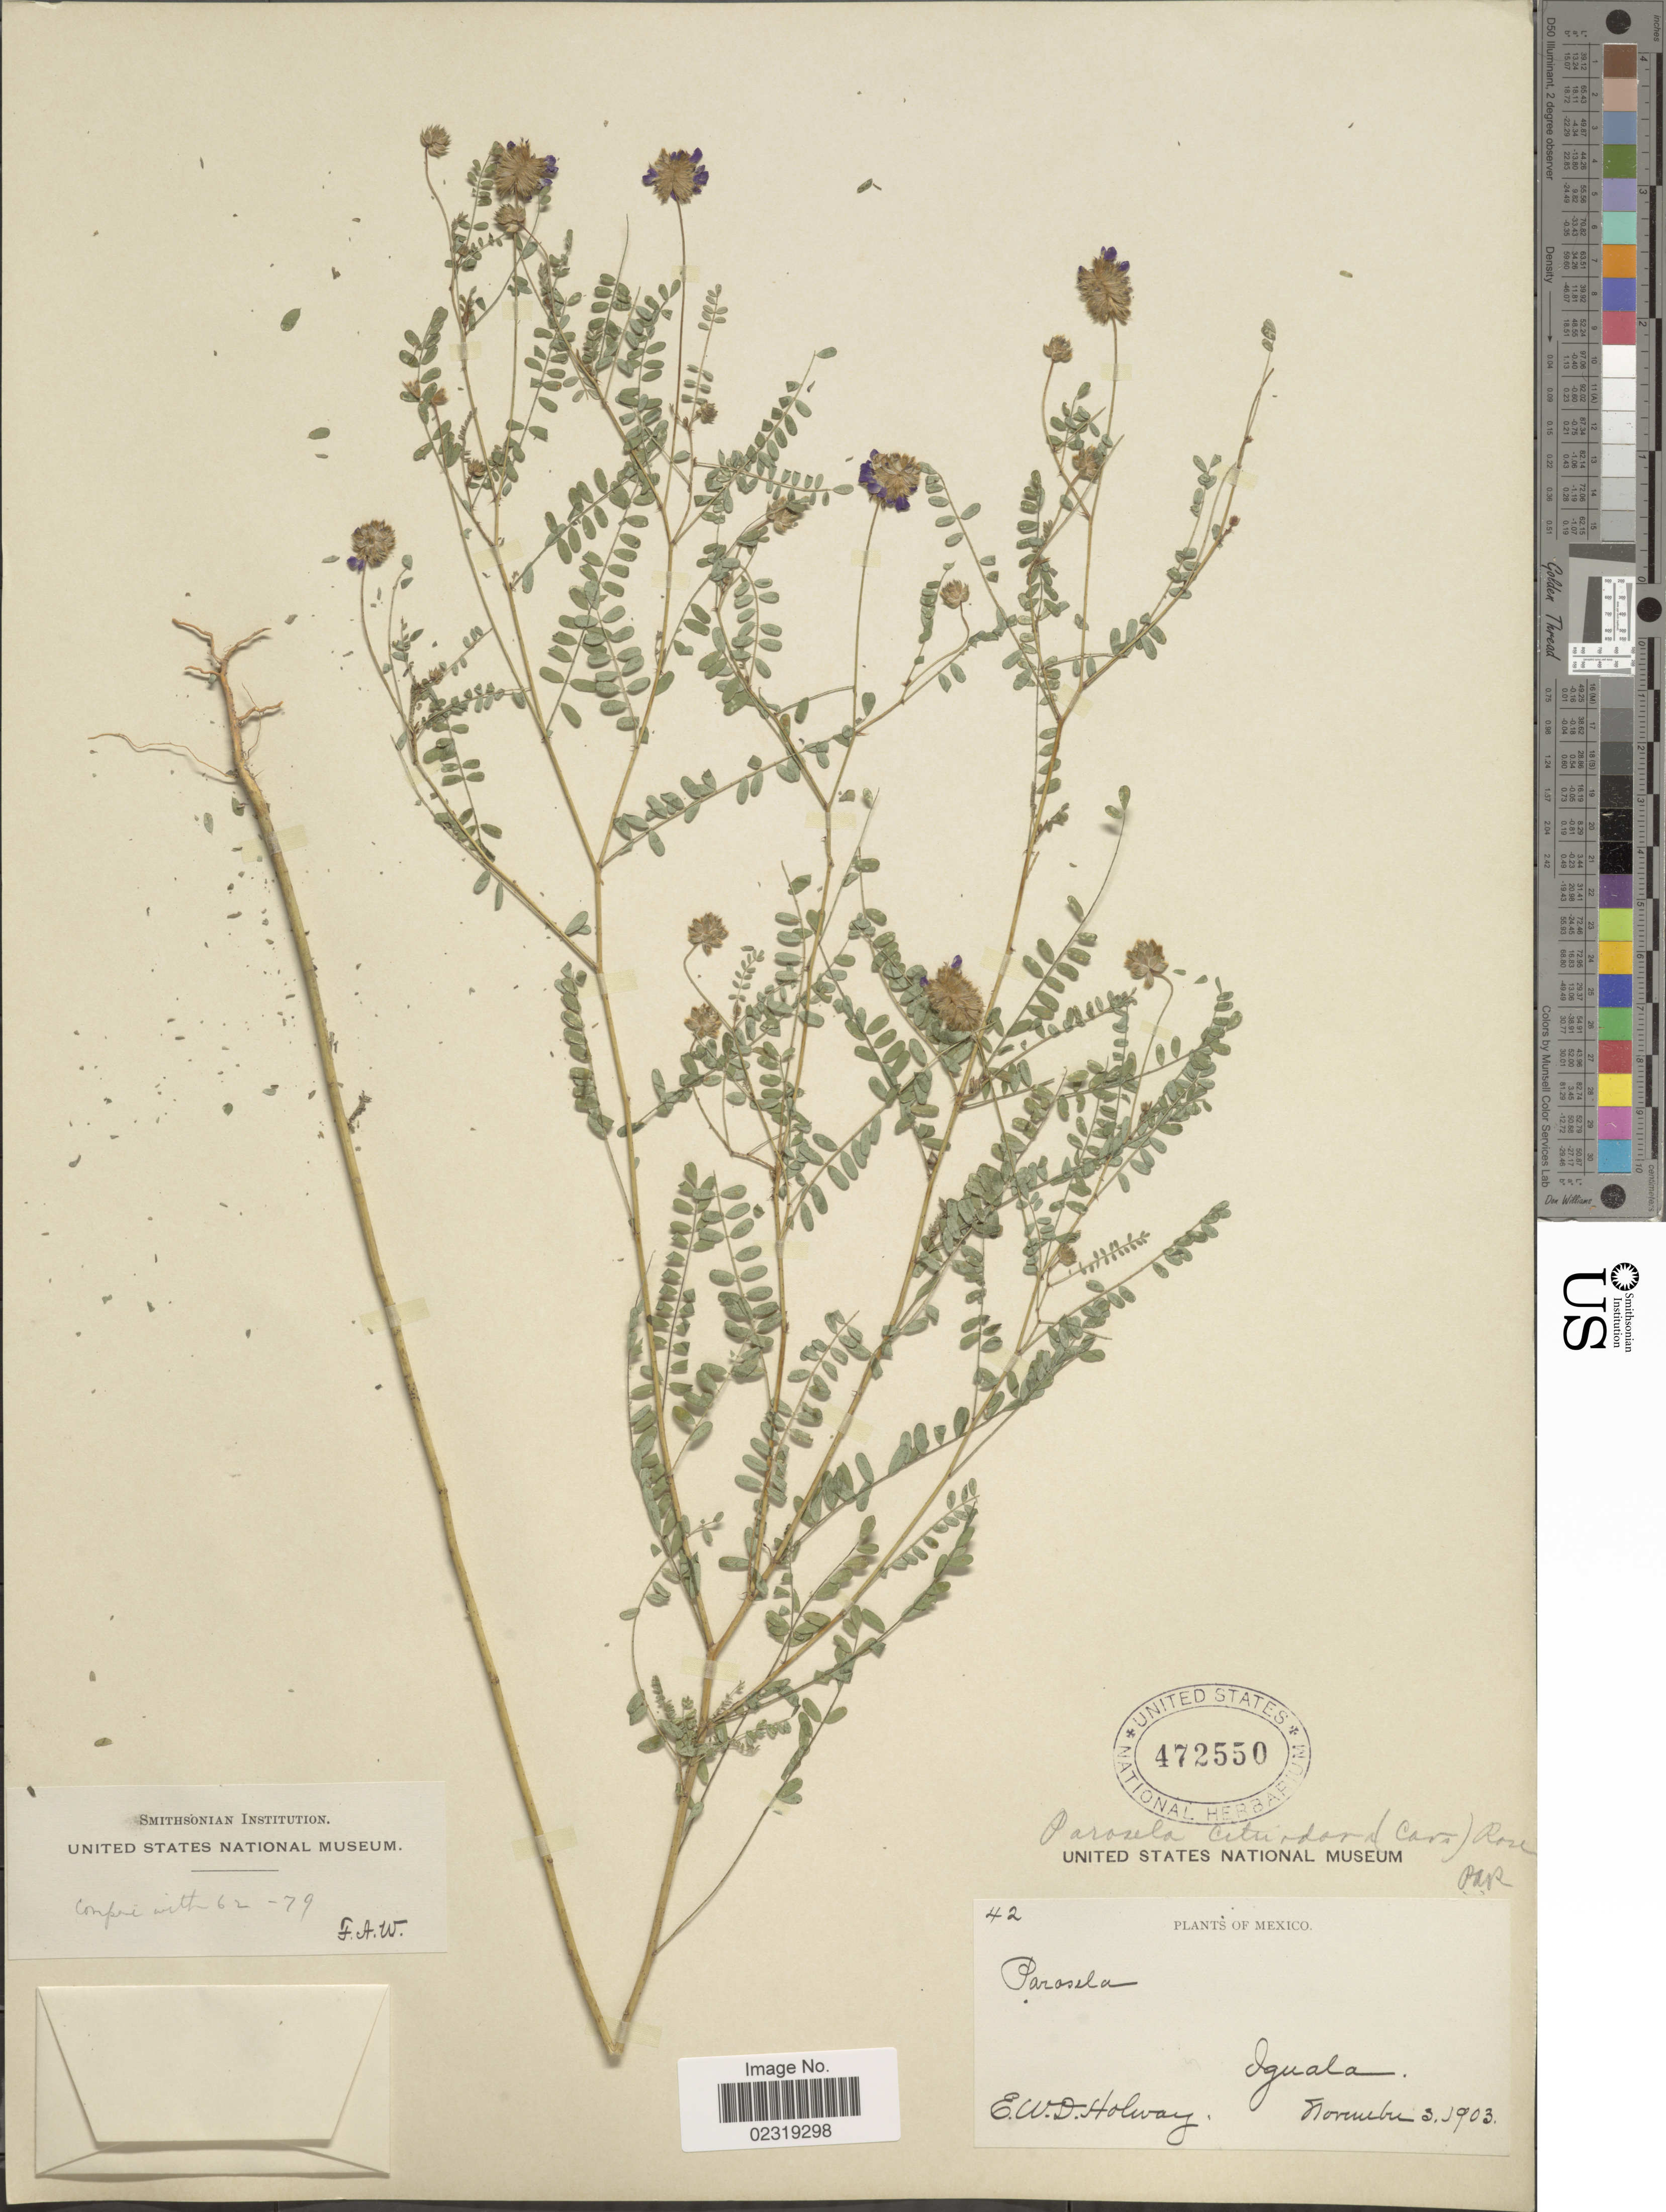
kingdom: Plantae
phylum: Tracheophyta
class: Magnoliopsida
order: Fabales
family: Fabaceae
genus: Dalea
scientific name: Dalea foliolosa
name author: (Aiton) Barneby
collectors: E. W. D. Holway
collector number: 42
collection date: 1903-11-03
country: Mexico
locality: Iguala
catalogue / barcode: US 472550